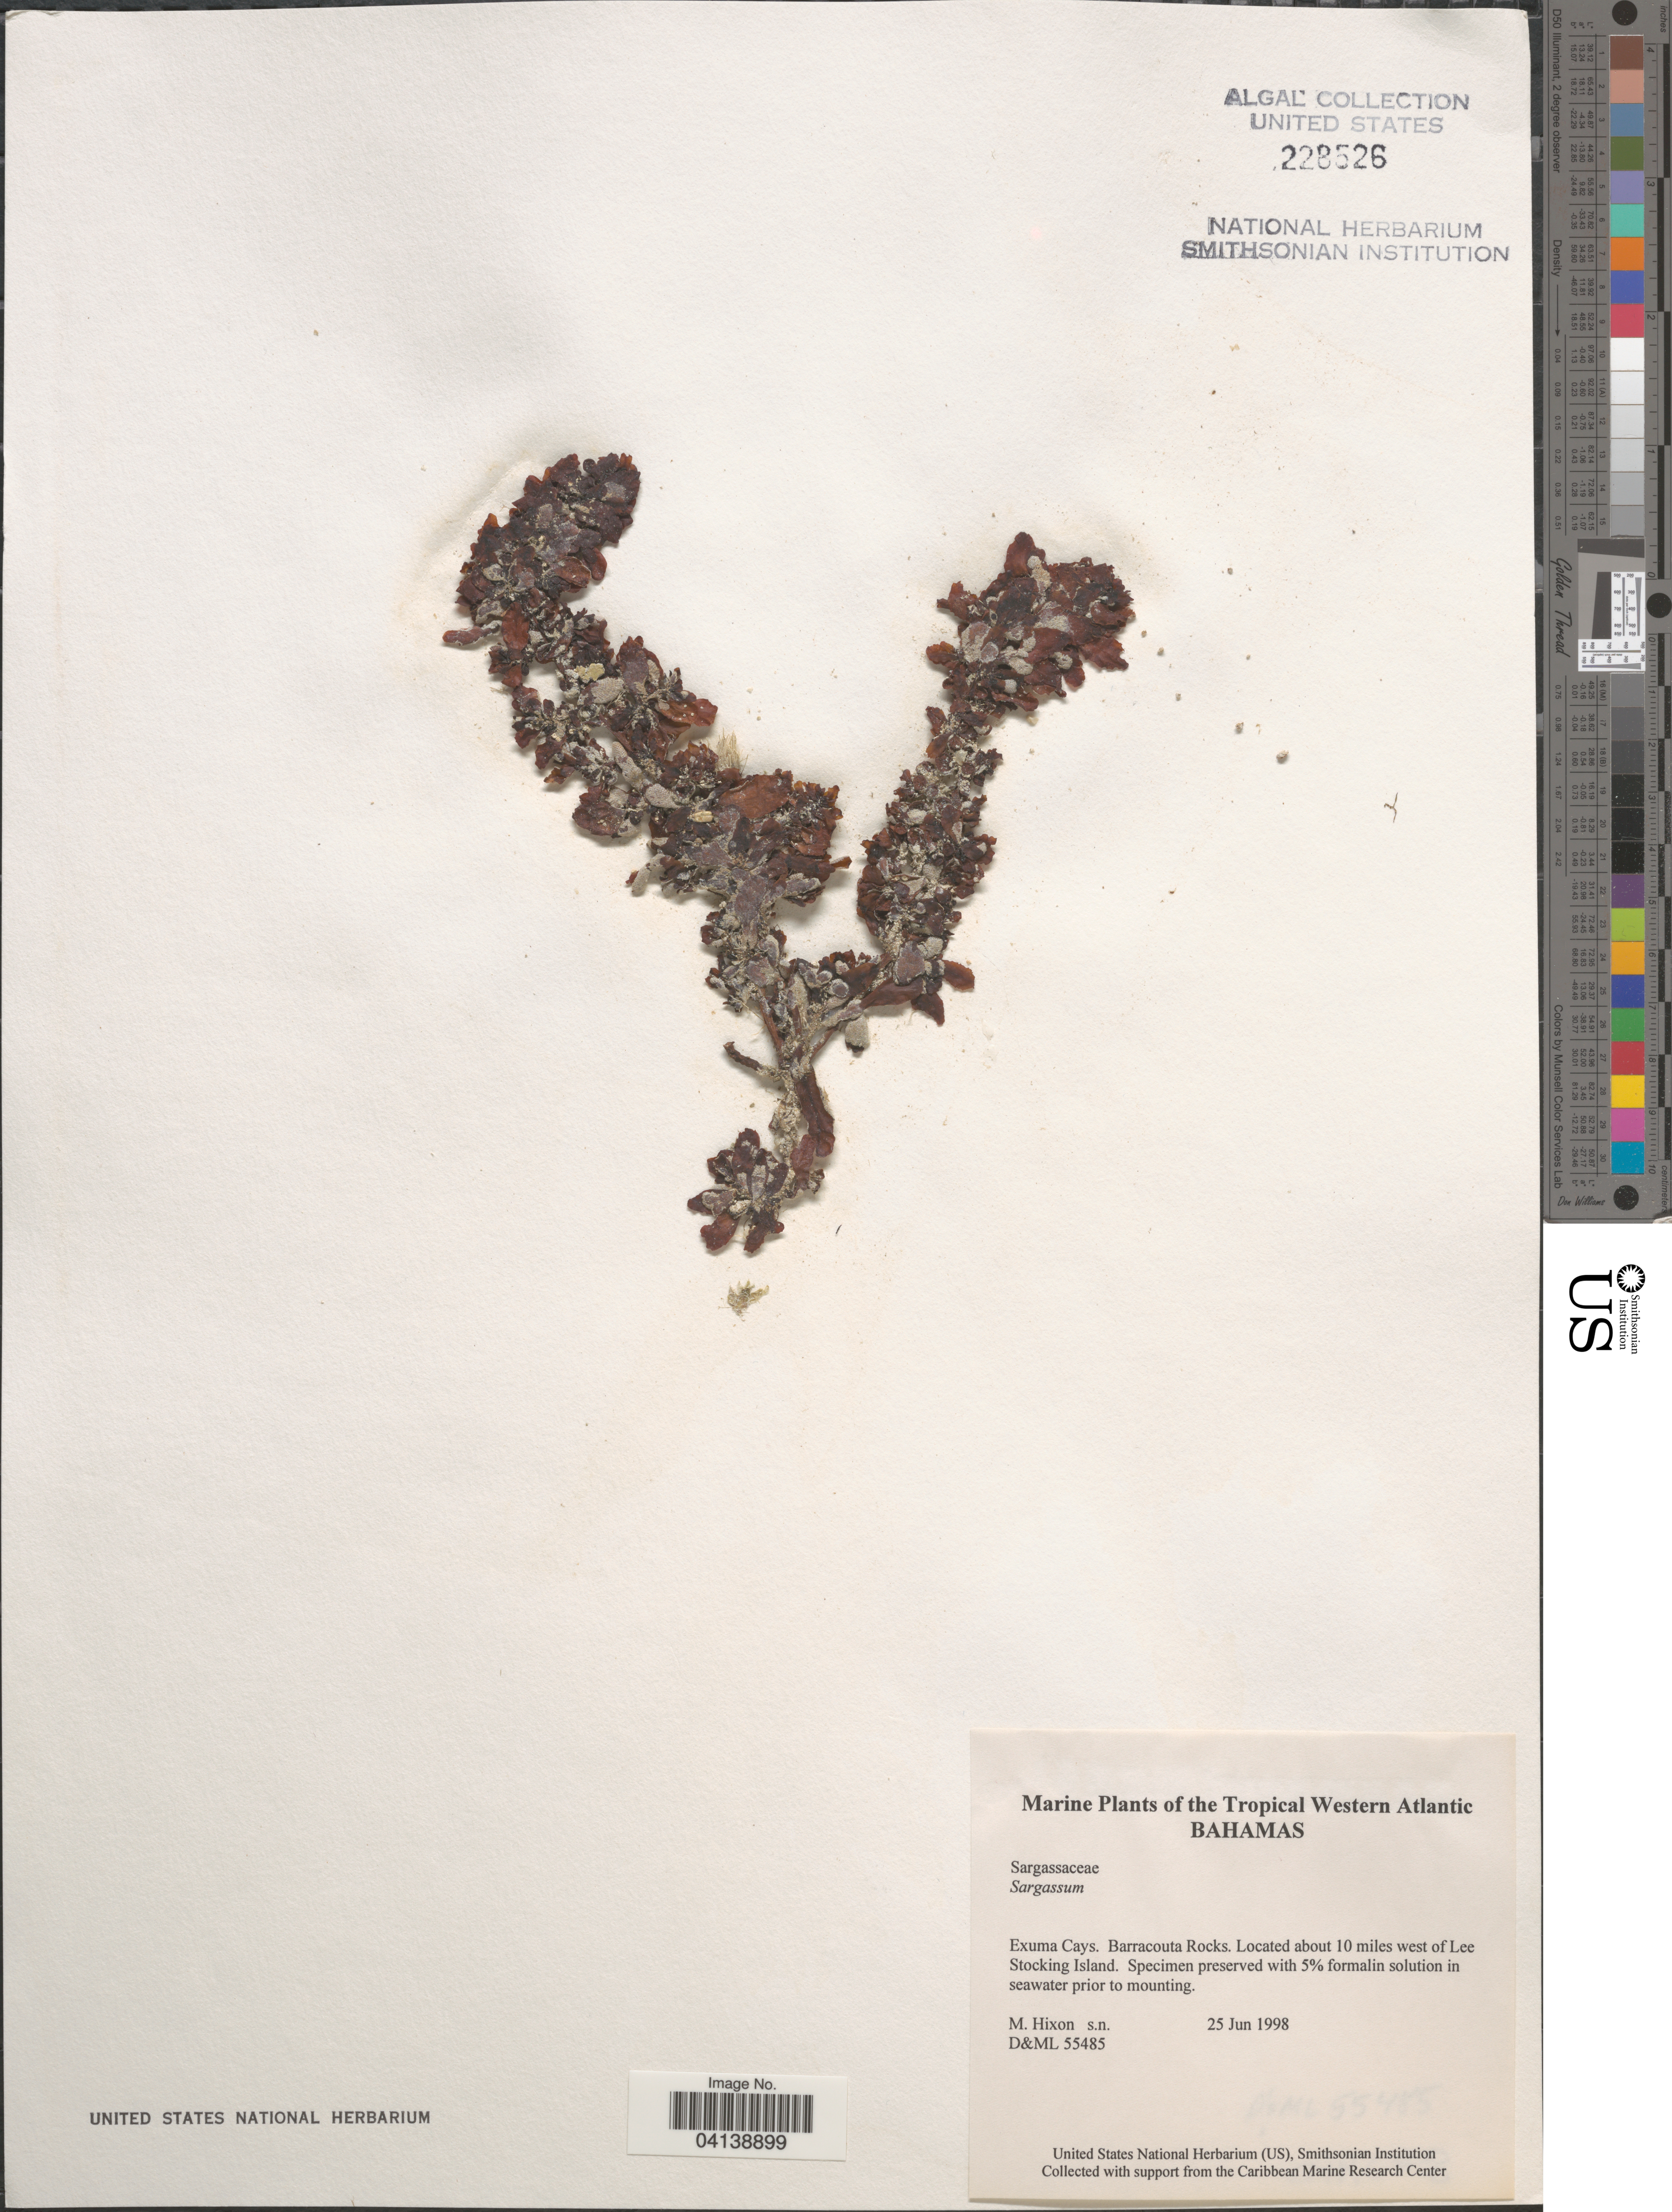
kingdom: Chromista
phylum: Ochrophyta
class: Phaeophyceae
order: Fucales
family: Sargassaceae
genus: Sargassum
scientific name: Sargassum sp.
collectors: M. Hixon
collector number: D&ML55485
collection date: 1998-06-25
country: Bahamas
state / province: Exuma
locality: The Tropical Western Atlantic. Exuma Cays. Barracouta Rocks. Located about 10 miles west of Lee Stocking Island.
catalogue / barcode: US 228526